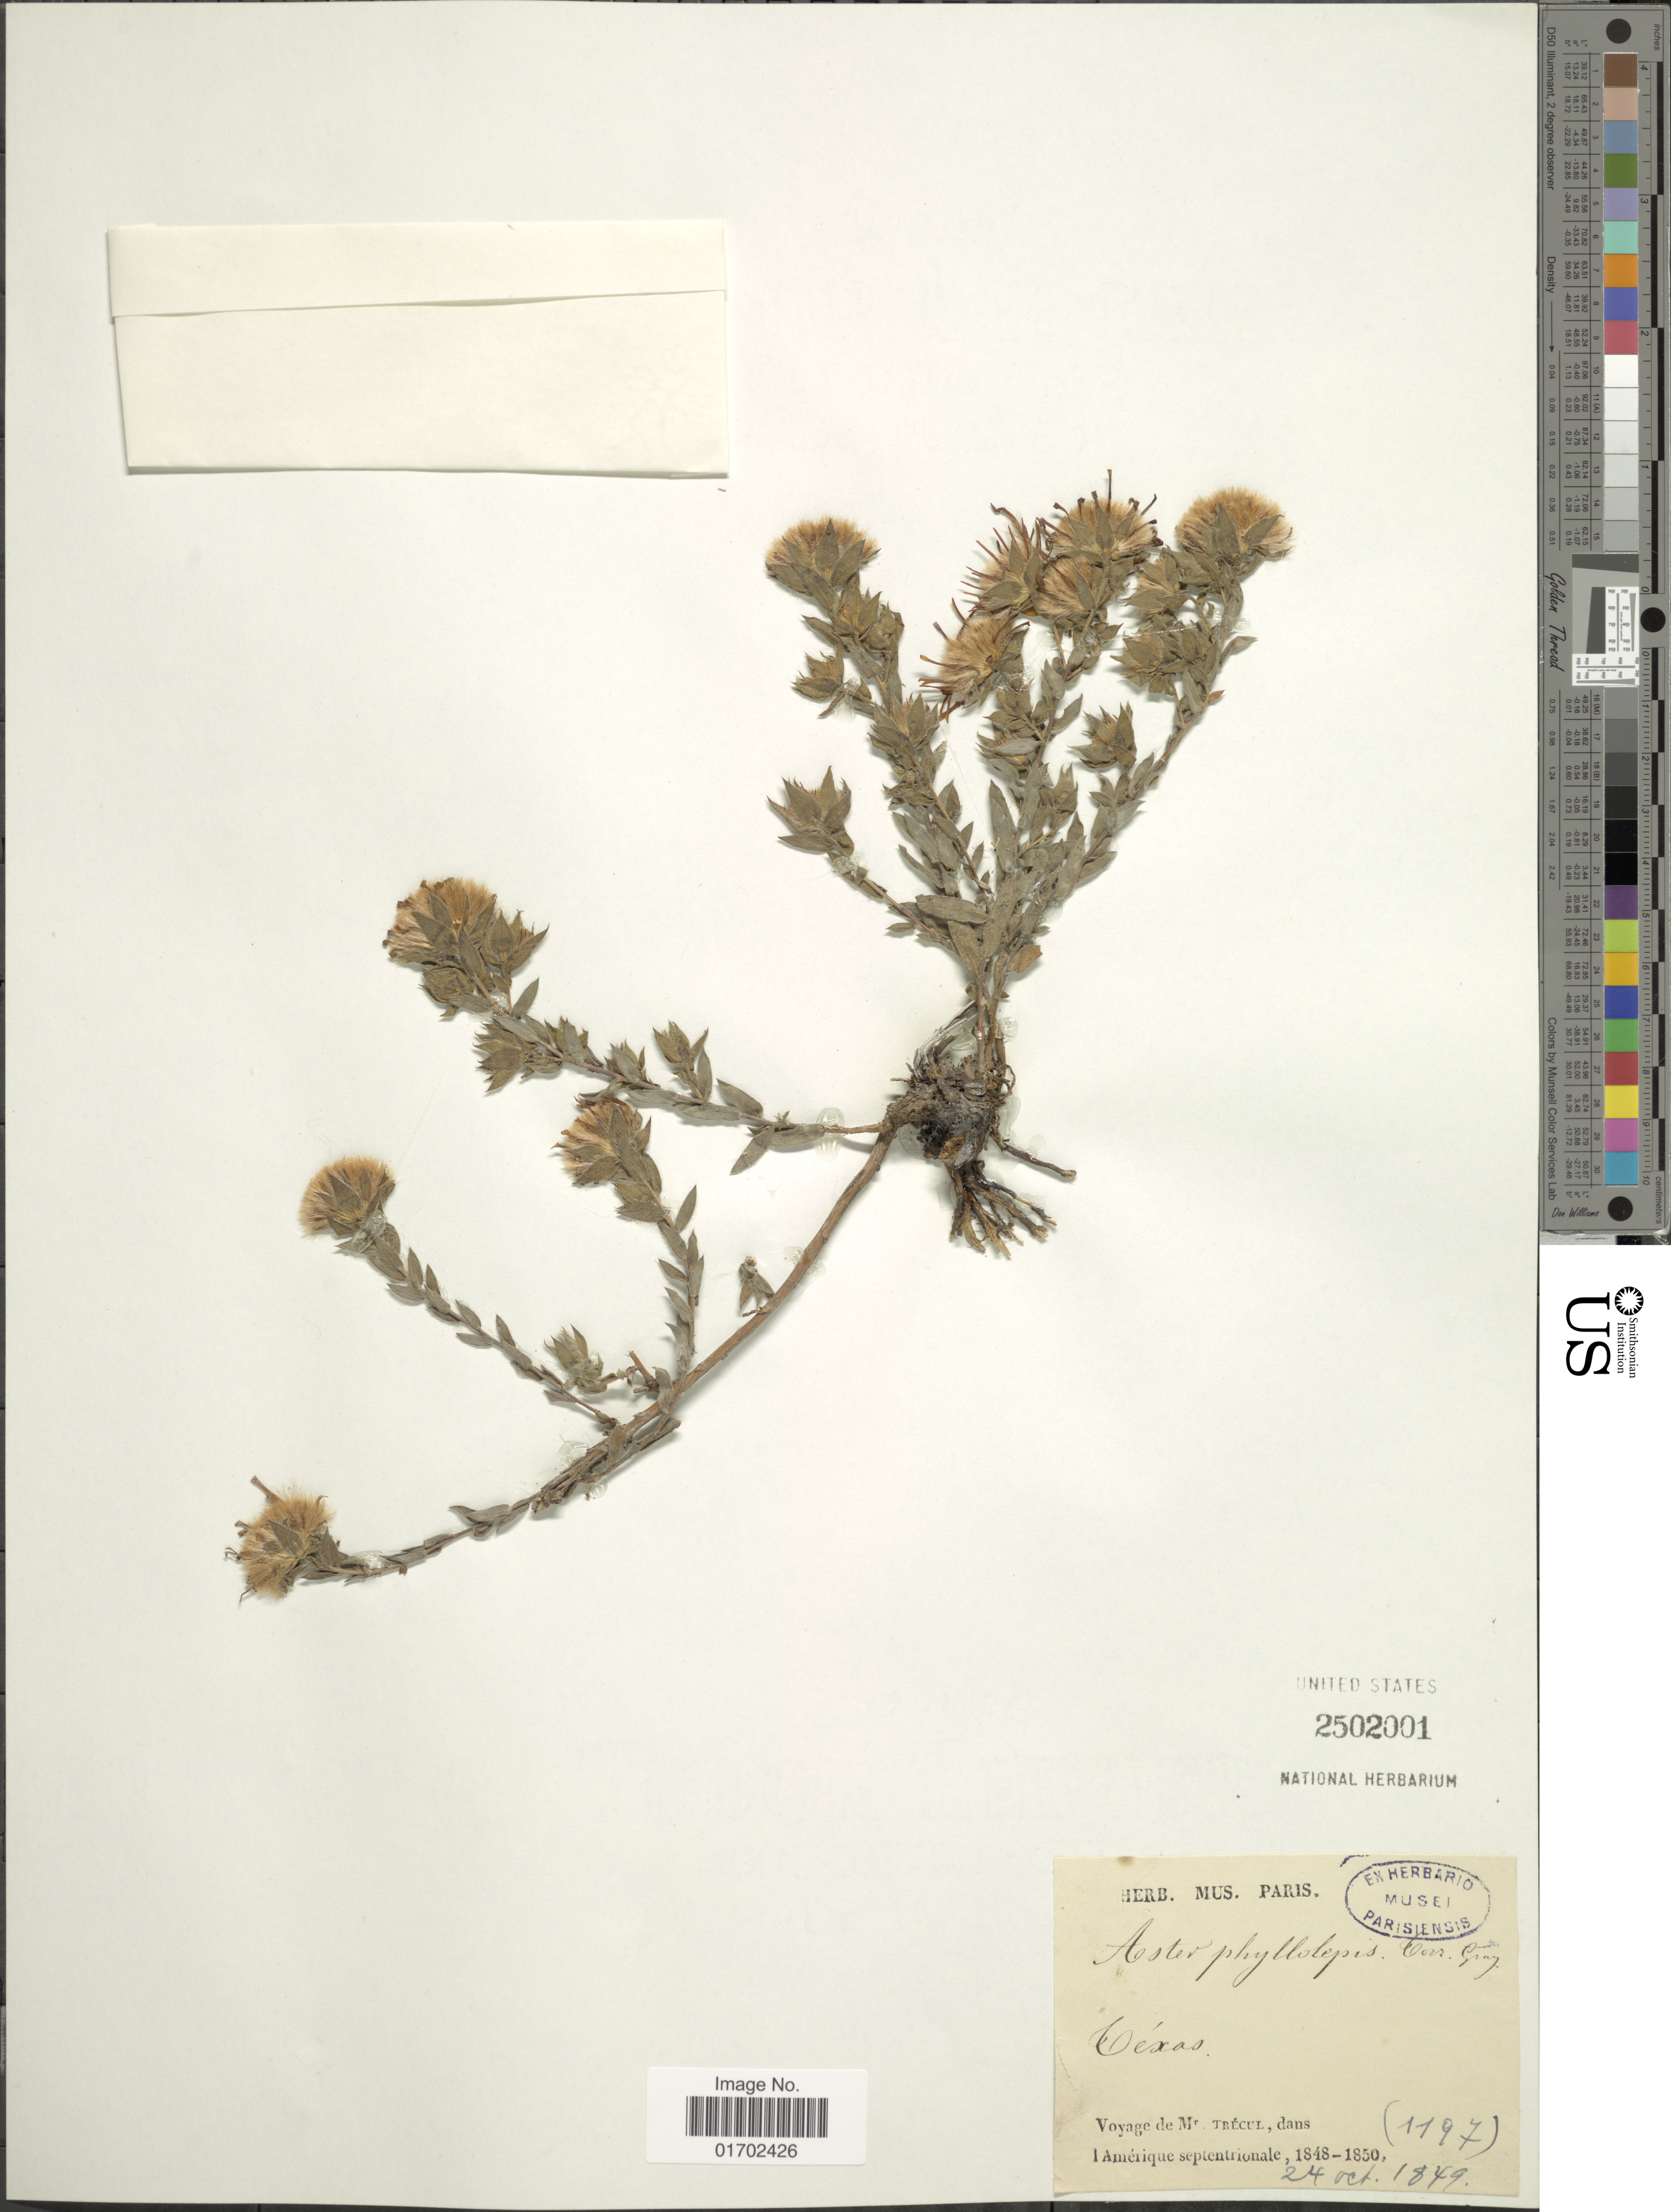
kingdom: Plantae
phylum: Tracheophyta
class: Magnoliopsida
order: Asterales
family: Asteraceae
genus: Symphyotrichum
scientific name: Symphyotrichum pratense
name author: (Raf.) G.L. Nesom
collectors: ex herb. Mus. Paris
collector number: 1197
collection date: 1849-10-24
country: United States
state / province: Texas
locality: Téxas.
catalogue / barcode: US 2502001